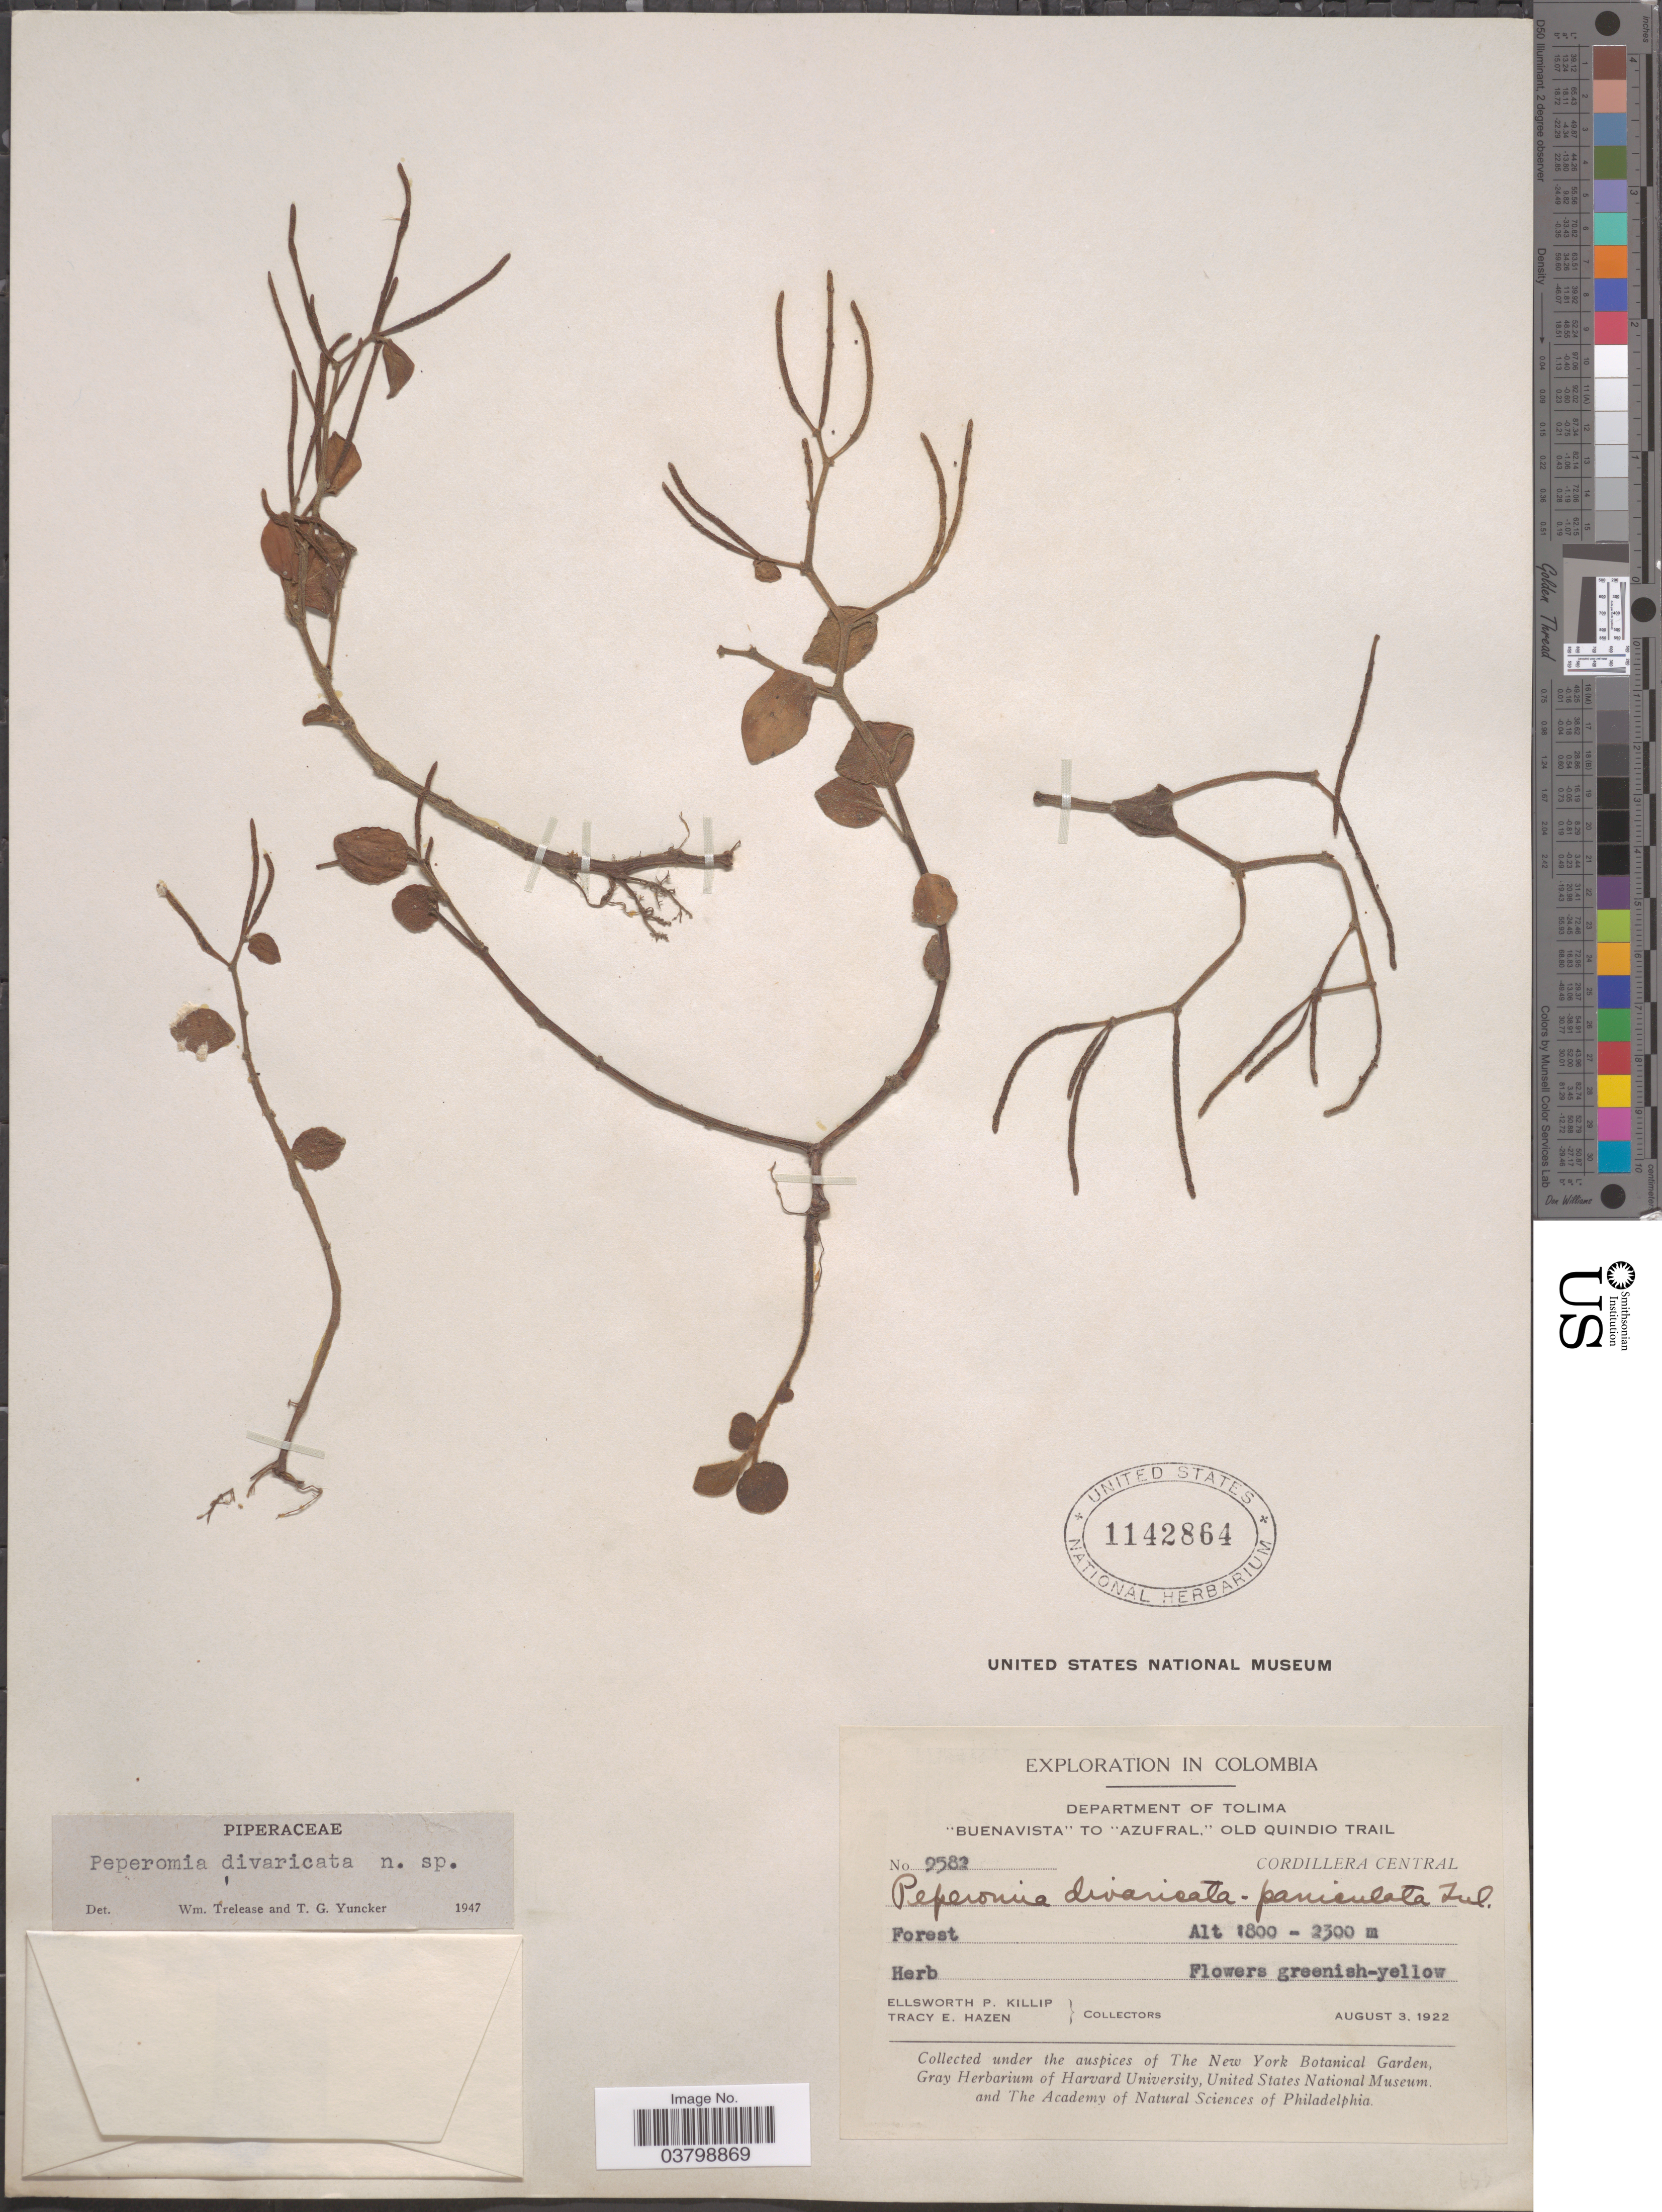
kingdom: Plantae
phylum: Tracheophyta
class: Magnoliopsida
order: Piperales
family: Piperaceae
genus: Peperomia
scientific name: Peperomia trinervula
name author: C. DC.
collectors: E. P. Killip & T. E. Hazen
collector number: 9582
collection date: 1922-08-03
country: Colombia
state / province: Tolima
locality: Department of Tolima. "Buenavista" to "Azufral" Old Quindio Trail Cordillera Central.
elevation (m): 1800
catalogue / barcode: US 1142864